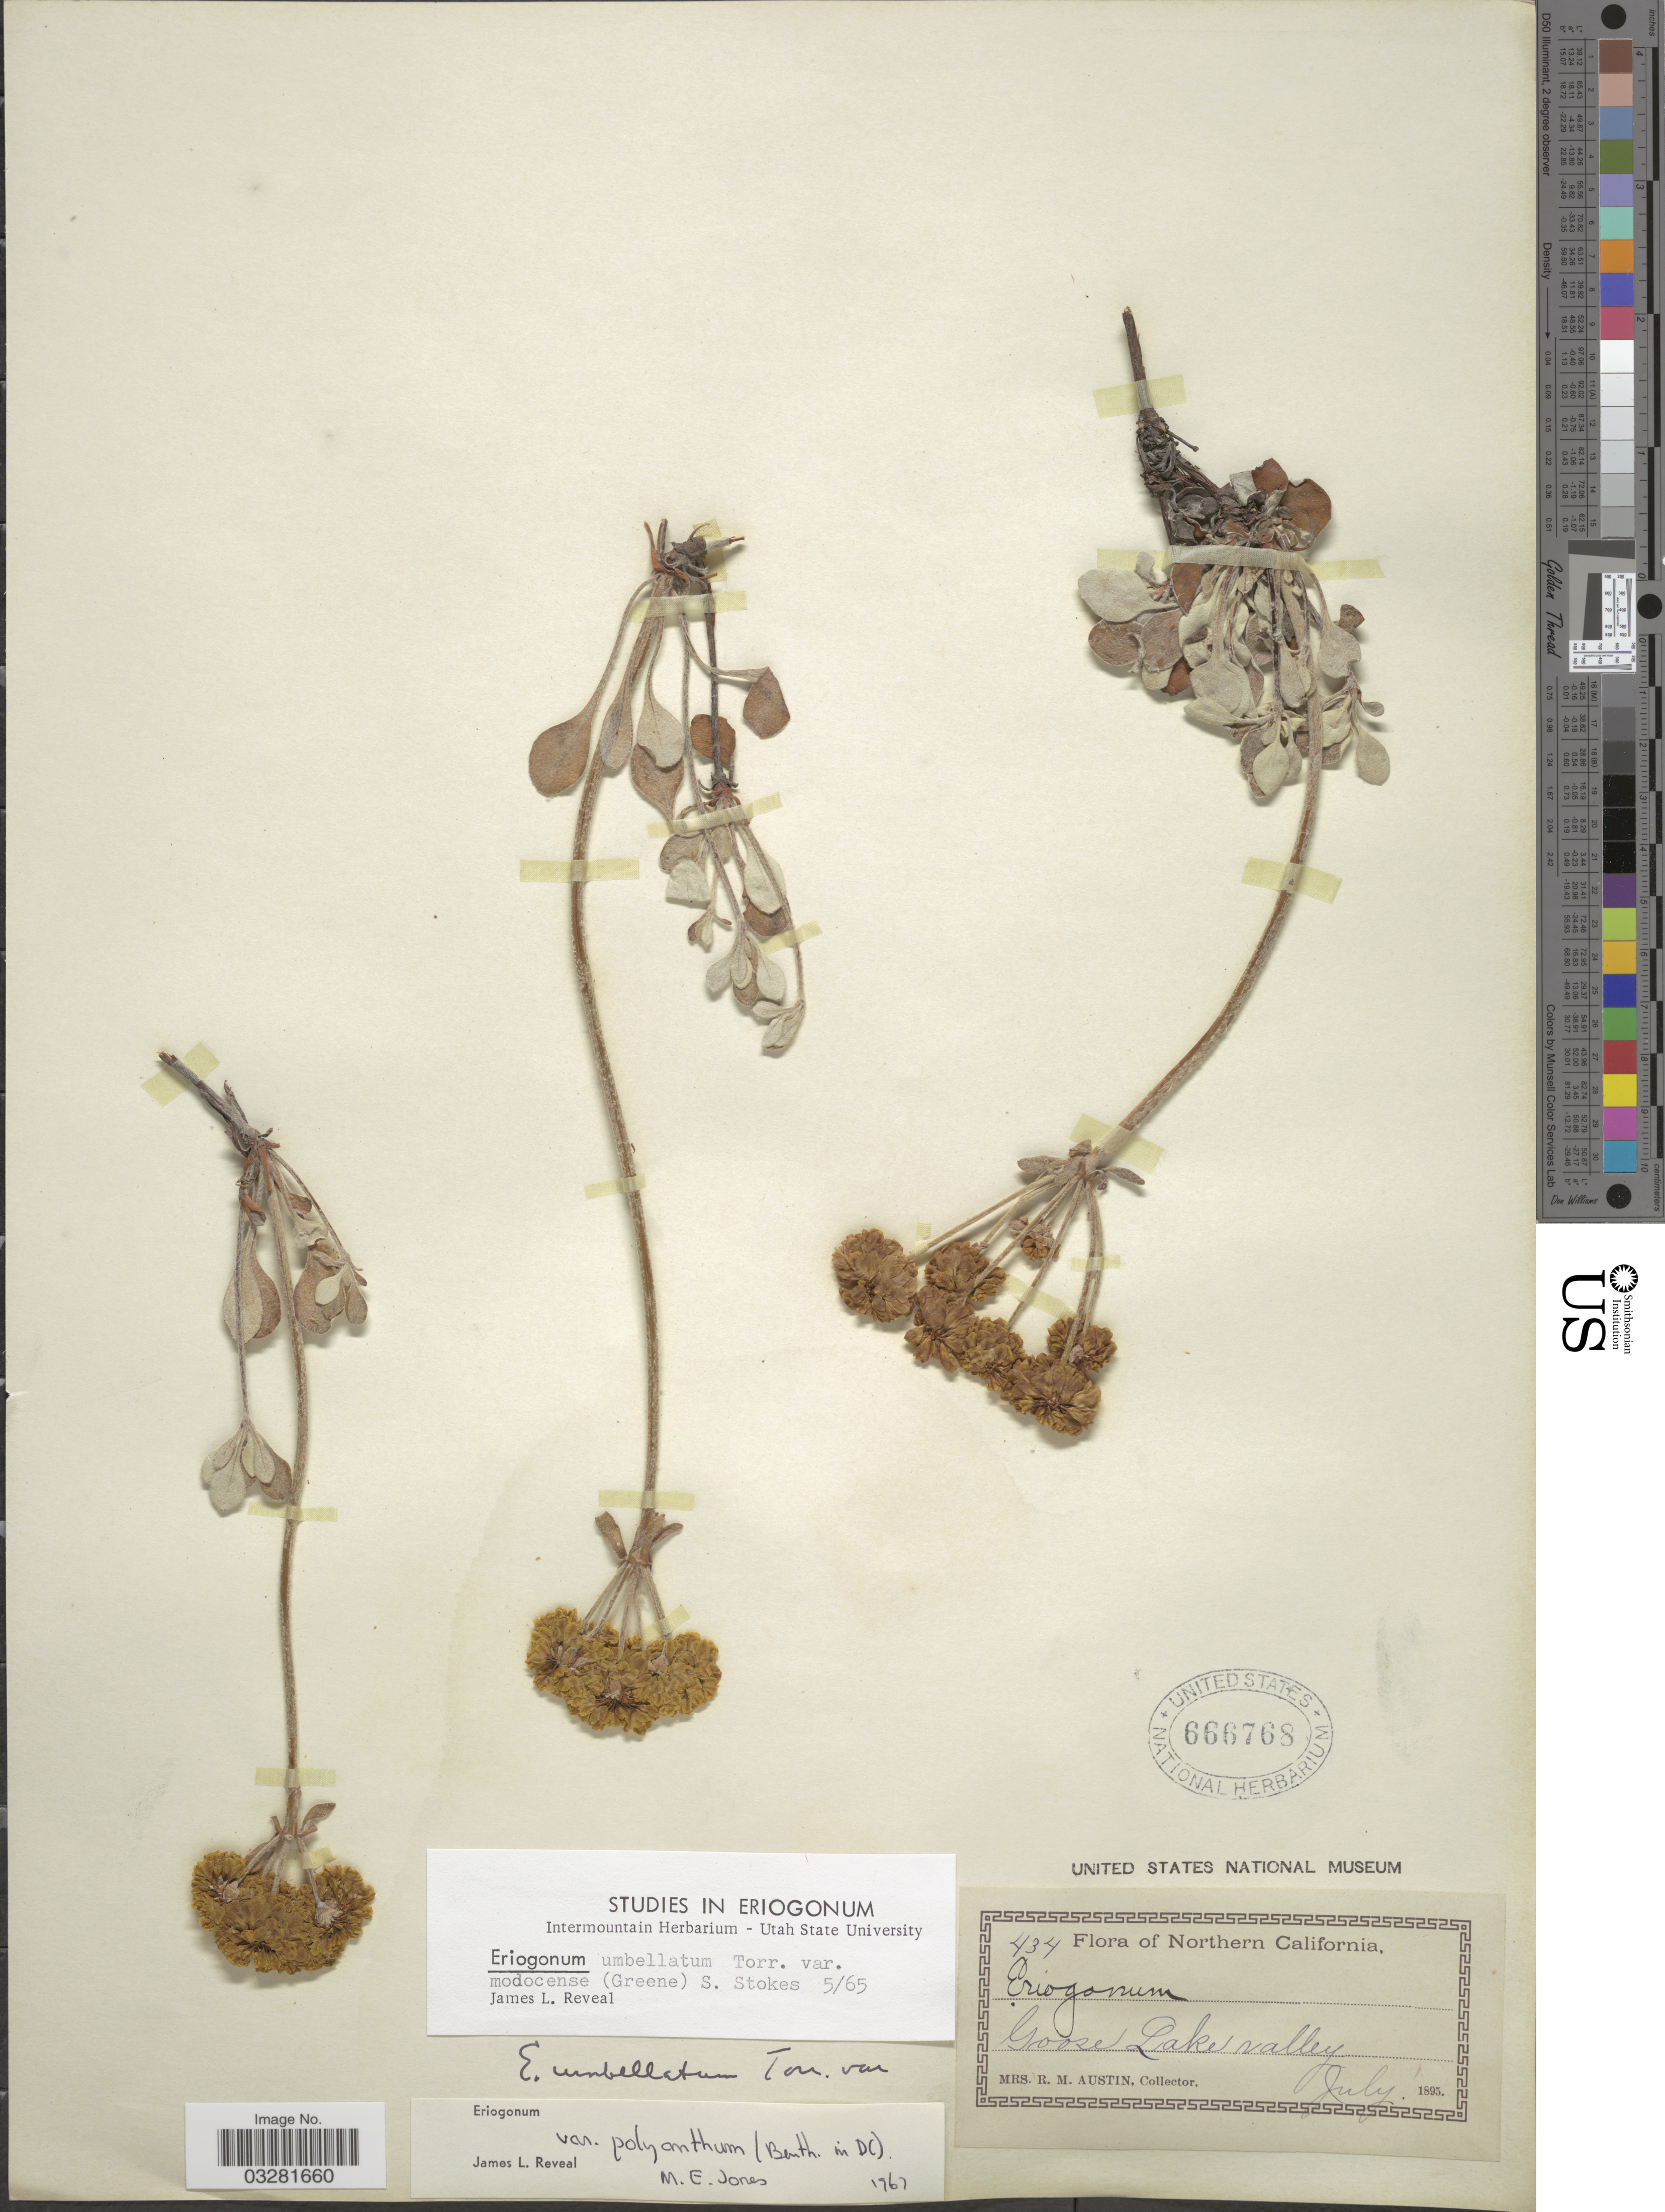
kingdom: Plantae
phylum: Tracheophyta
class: Magnoliopsida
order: Caryophyllales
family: Polygonaceae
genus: Eriogonum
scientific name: Eriogonum umbellatum var. polyanthum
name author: Torr.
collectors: R. Austin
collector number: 434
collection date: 1895-07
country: United States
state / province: California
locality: Northern California. Goose Lake valley.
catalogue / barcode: US 666768